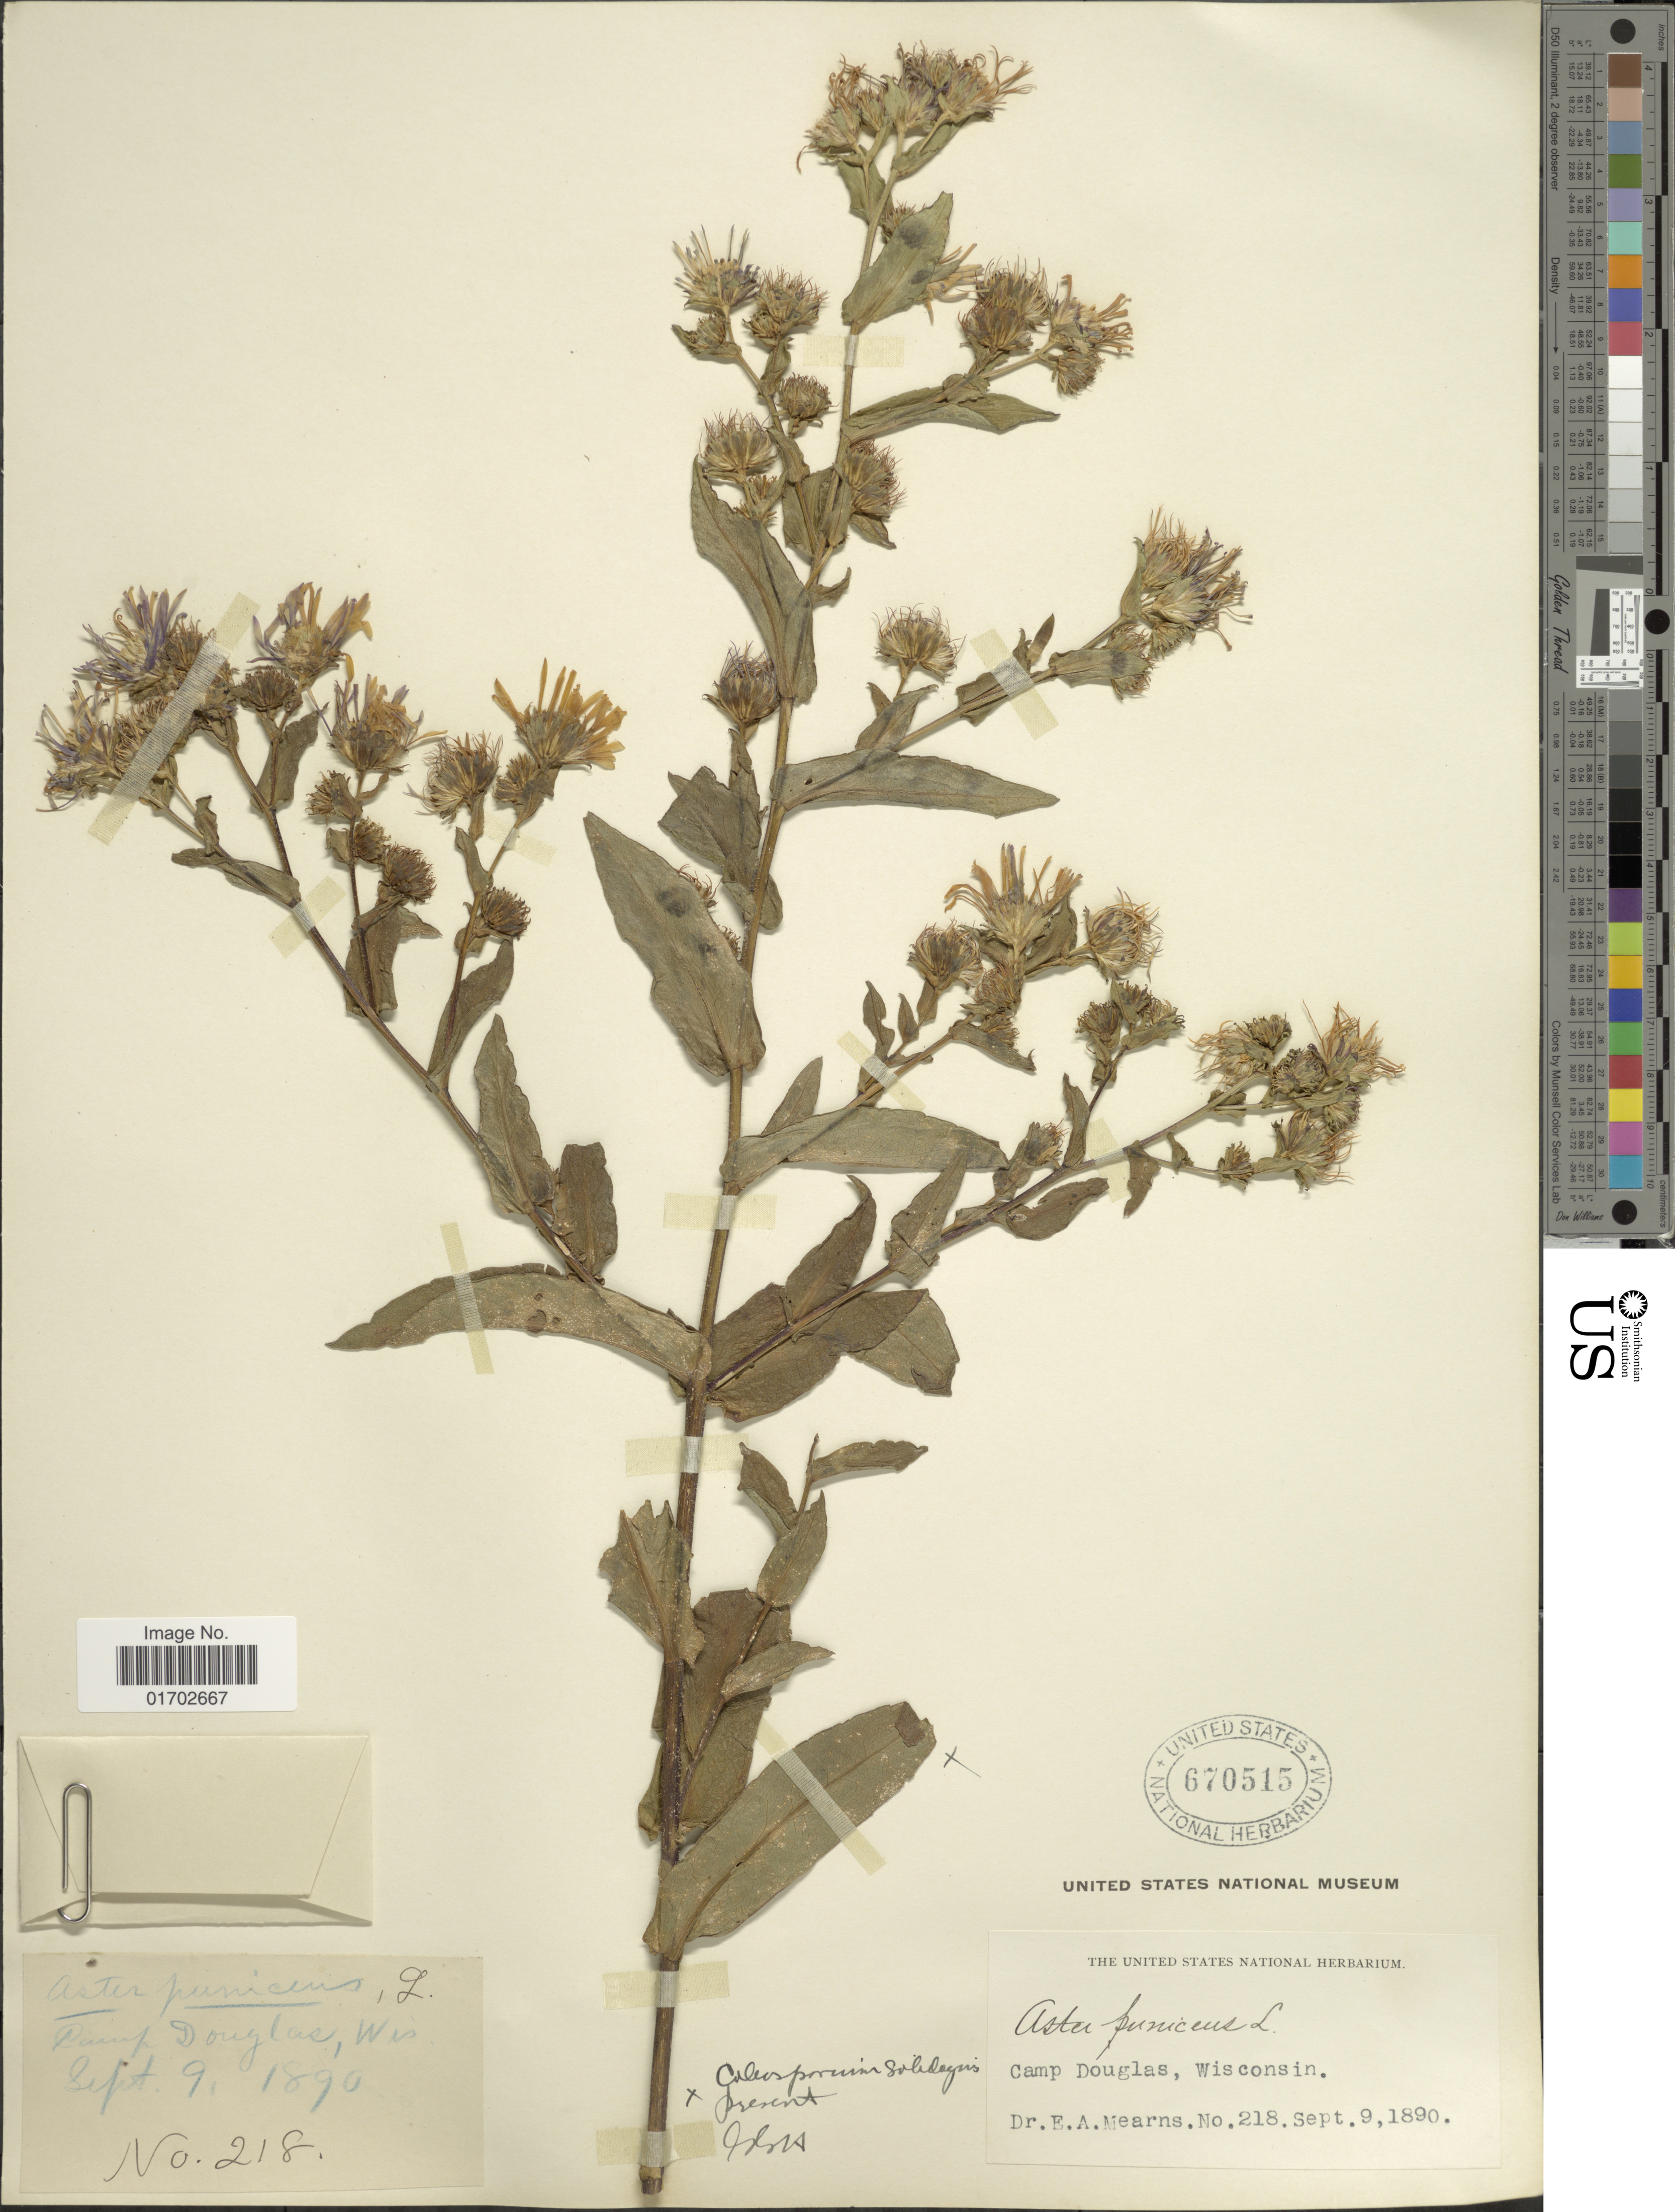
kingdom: Plantae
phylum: Tracheophyta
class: Magnoliopsida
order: Asterales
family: Asteraceae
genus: Symphyotrichum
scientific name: Symphyotrichum puniceum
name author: (L.) Á. Löve & D. Löve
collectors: E. A. Mearns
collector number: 218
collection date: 1890-09-09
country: United States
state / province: Wisconsin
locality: Camp Douglas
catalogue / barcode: US 670515